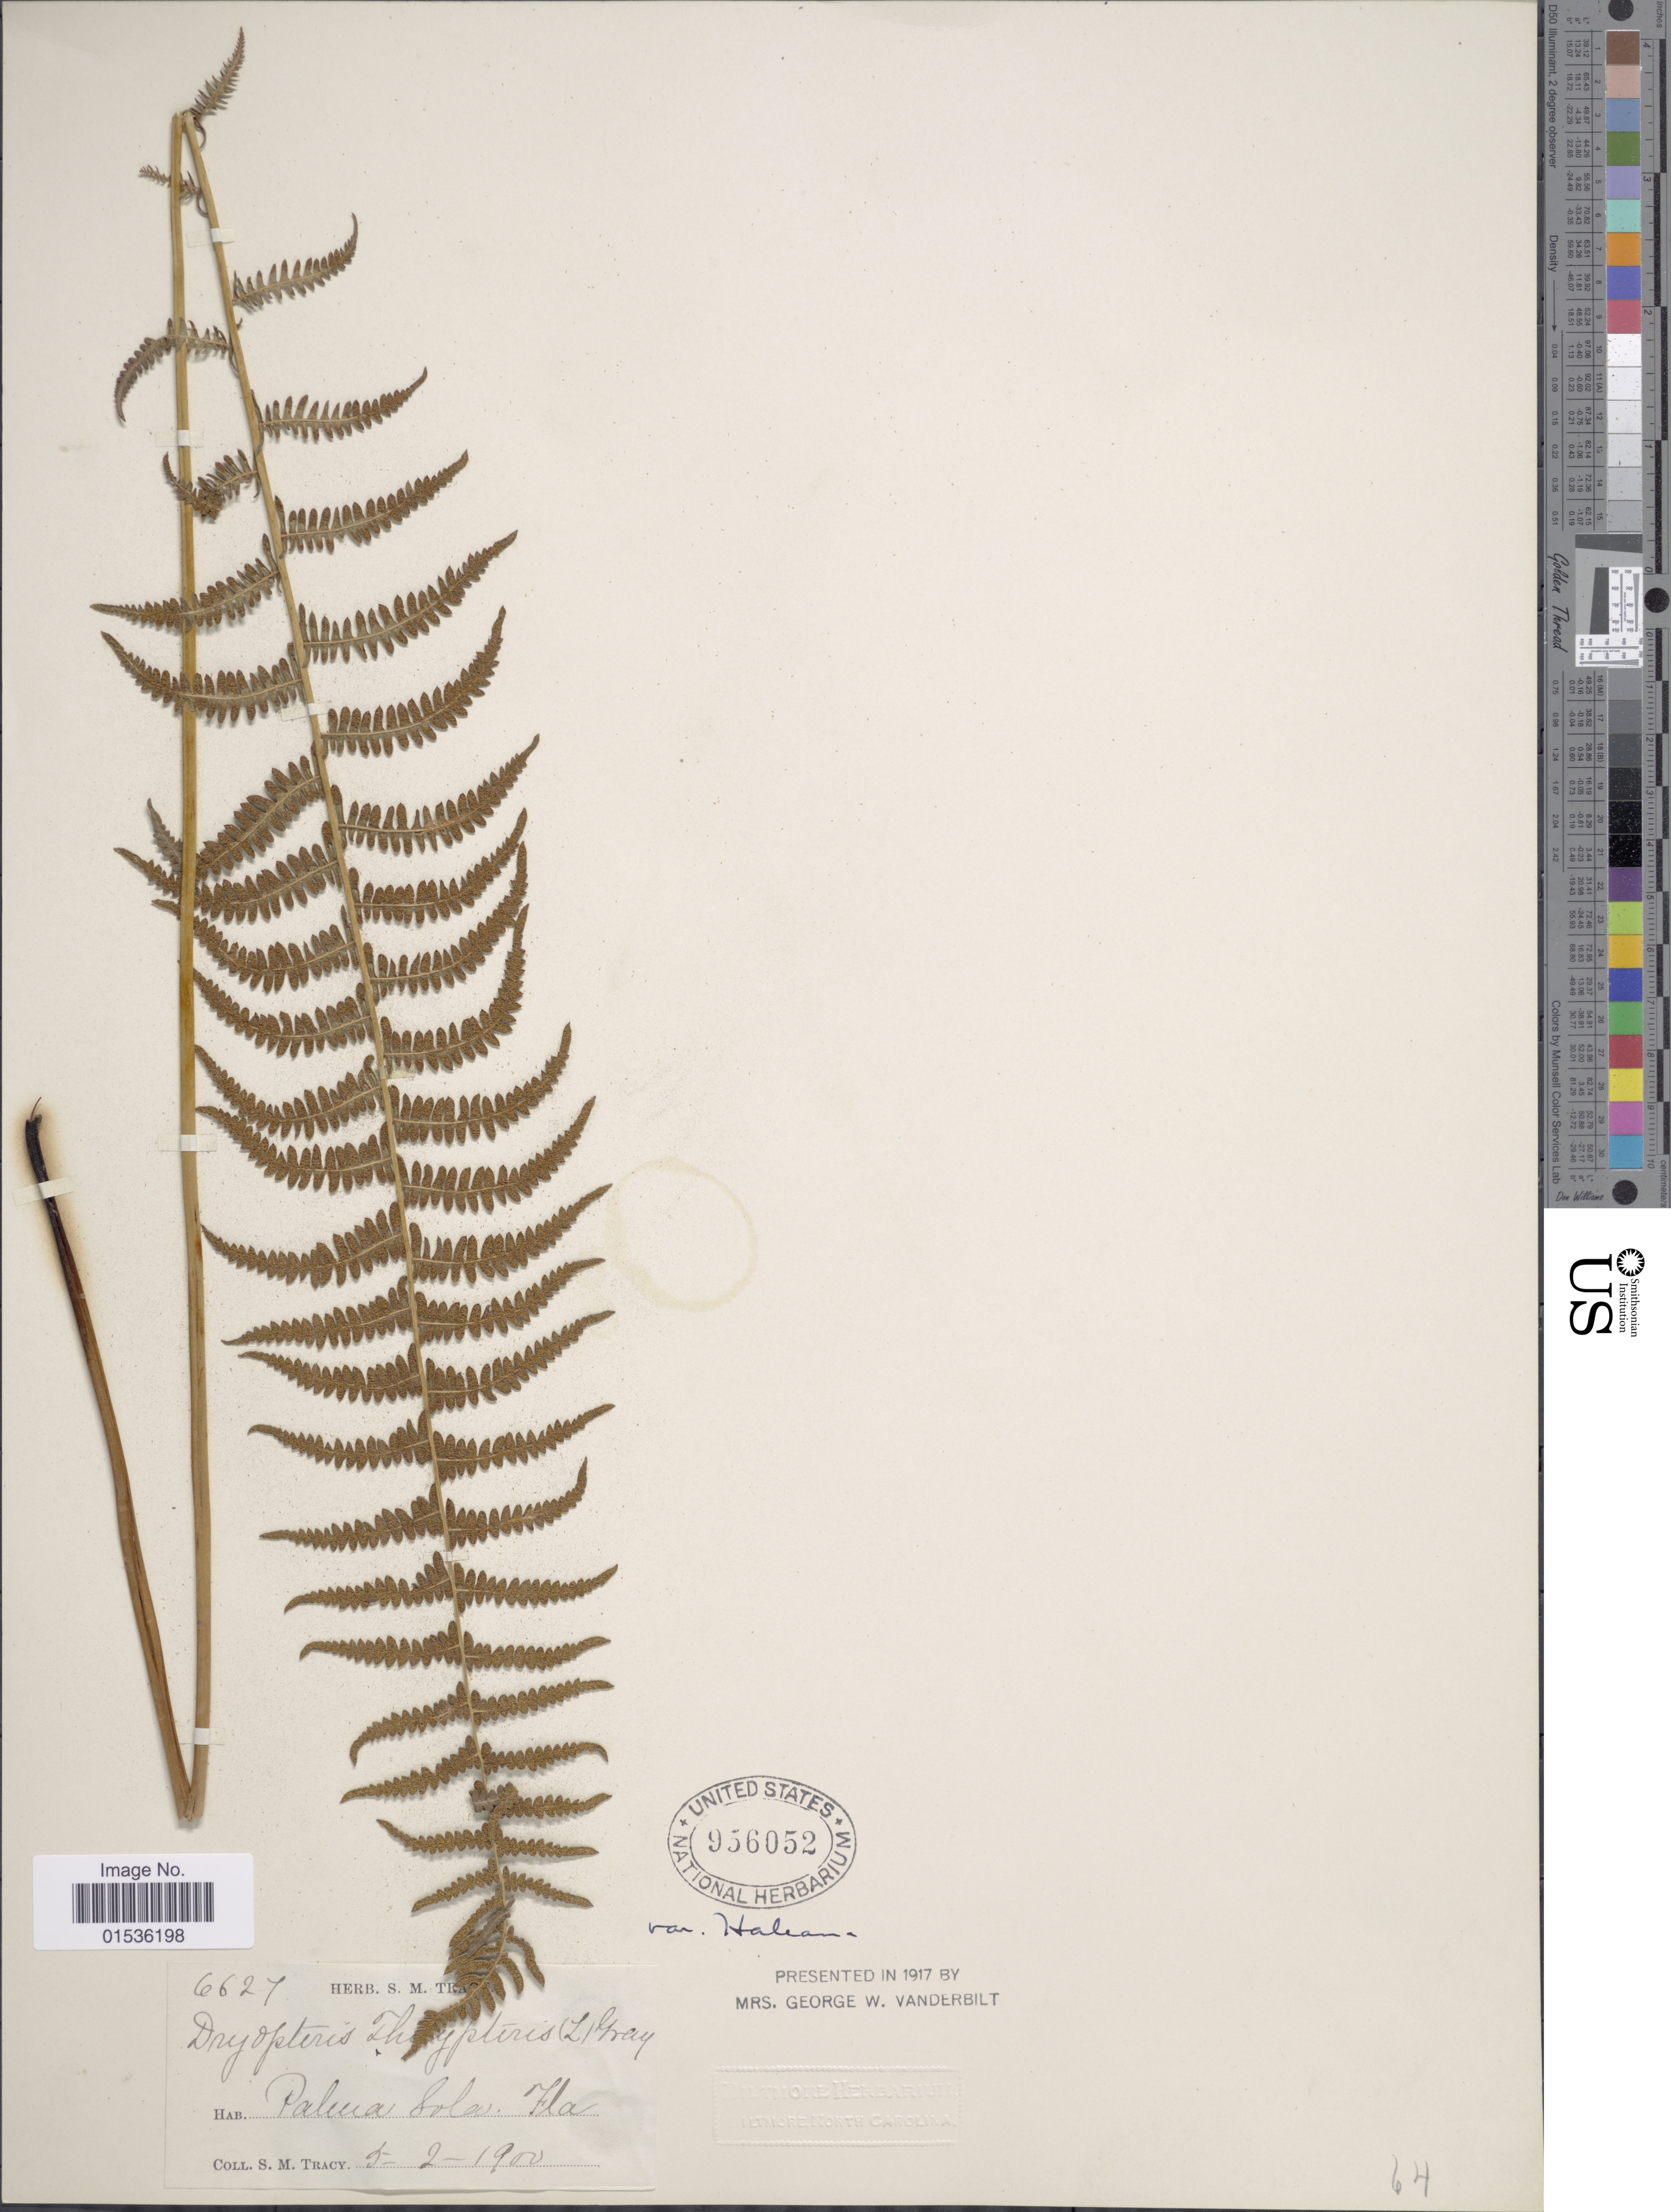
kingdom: Plantae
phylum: Tracheophyta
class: Polypodiopsida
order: Polypodiales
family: Thelypteridaceae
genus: Phegopteris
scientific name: Phegopteris connectilis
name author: (Michx.) Watt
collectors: S. M. Tracy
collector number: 6627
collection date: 1900-02-05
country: United States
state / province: Florida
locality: Palena Sola, Fla.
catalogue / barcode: US 956052